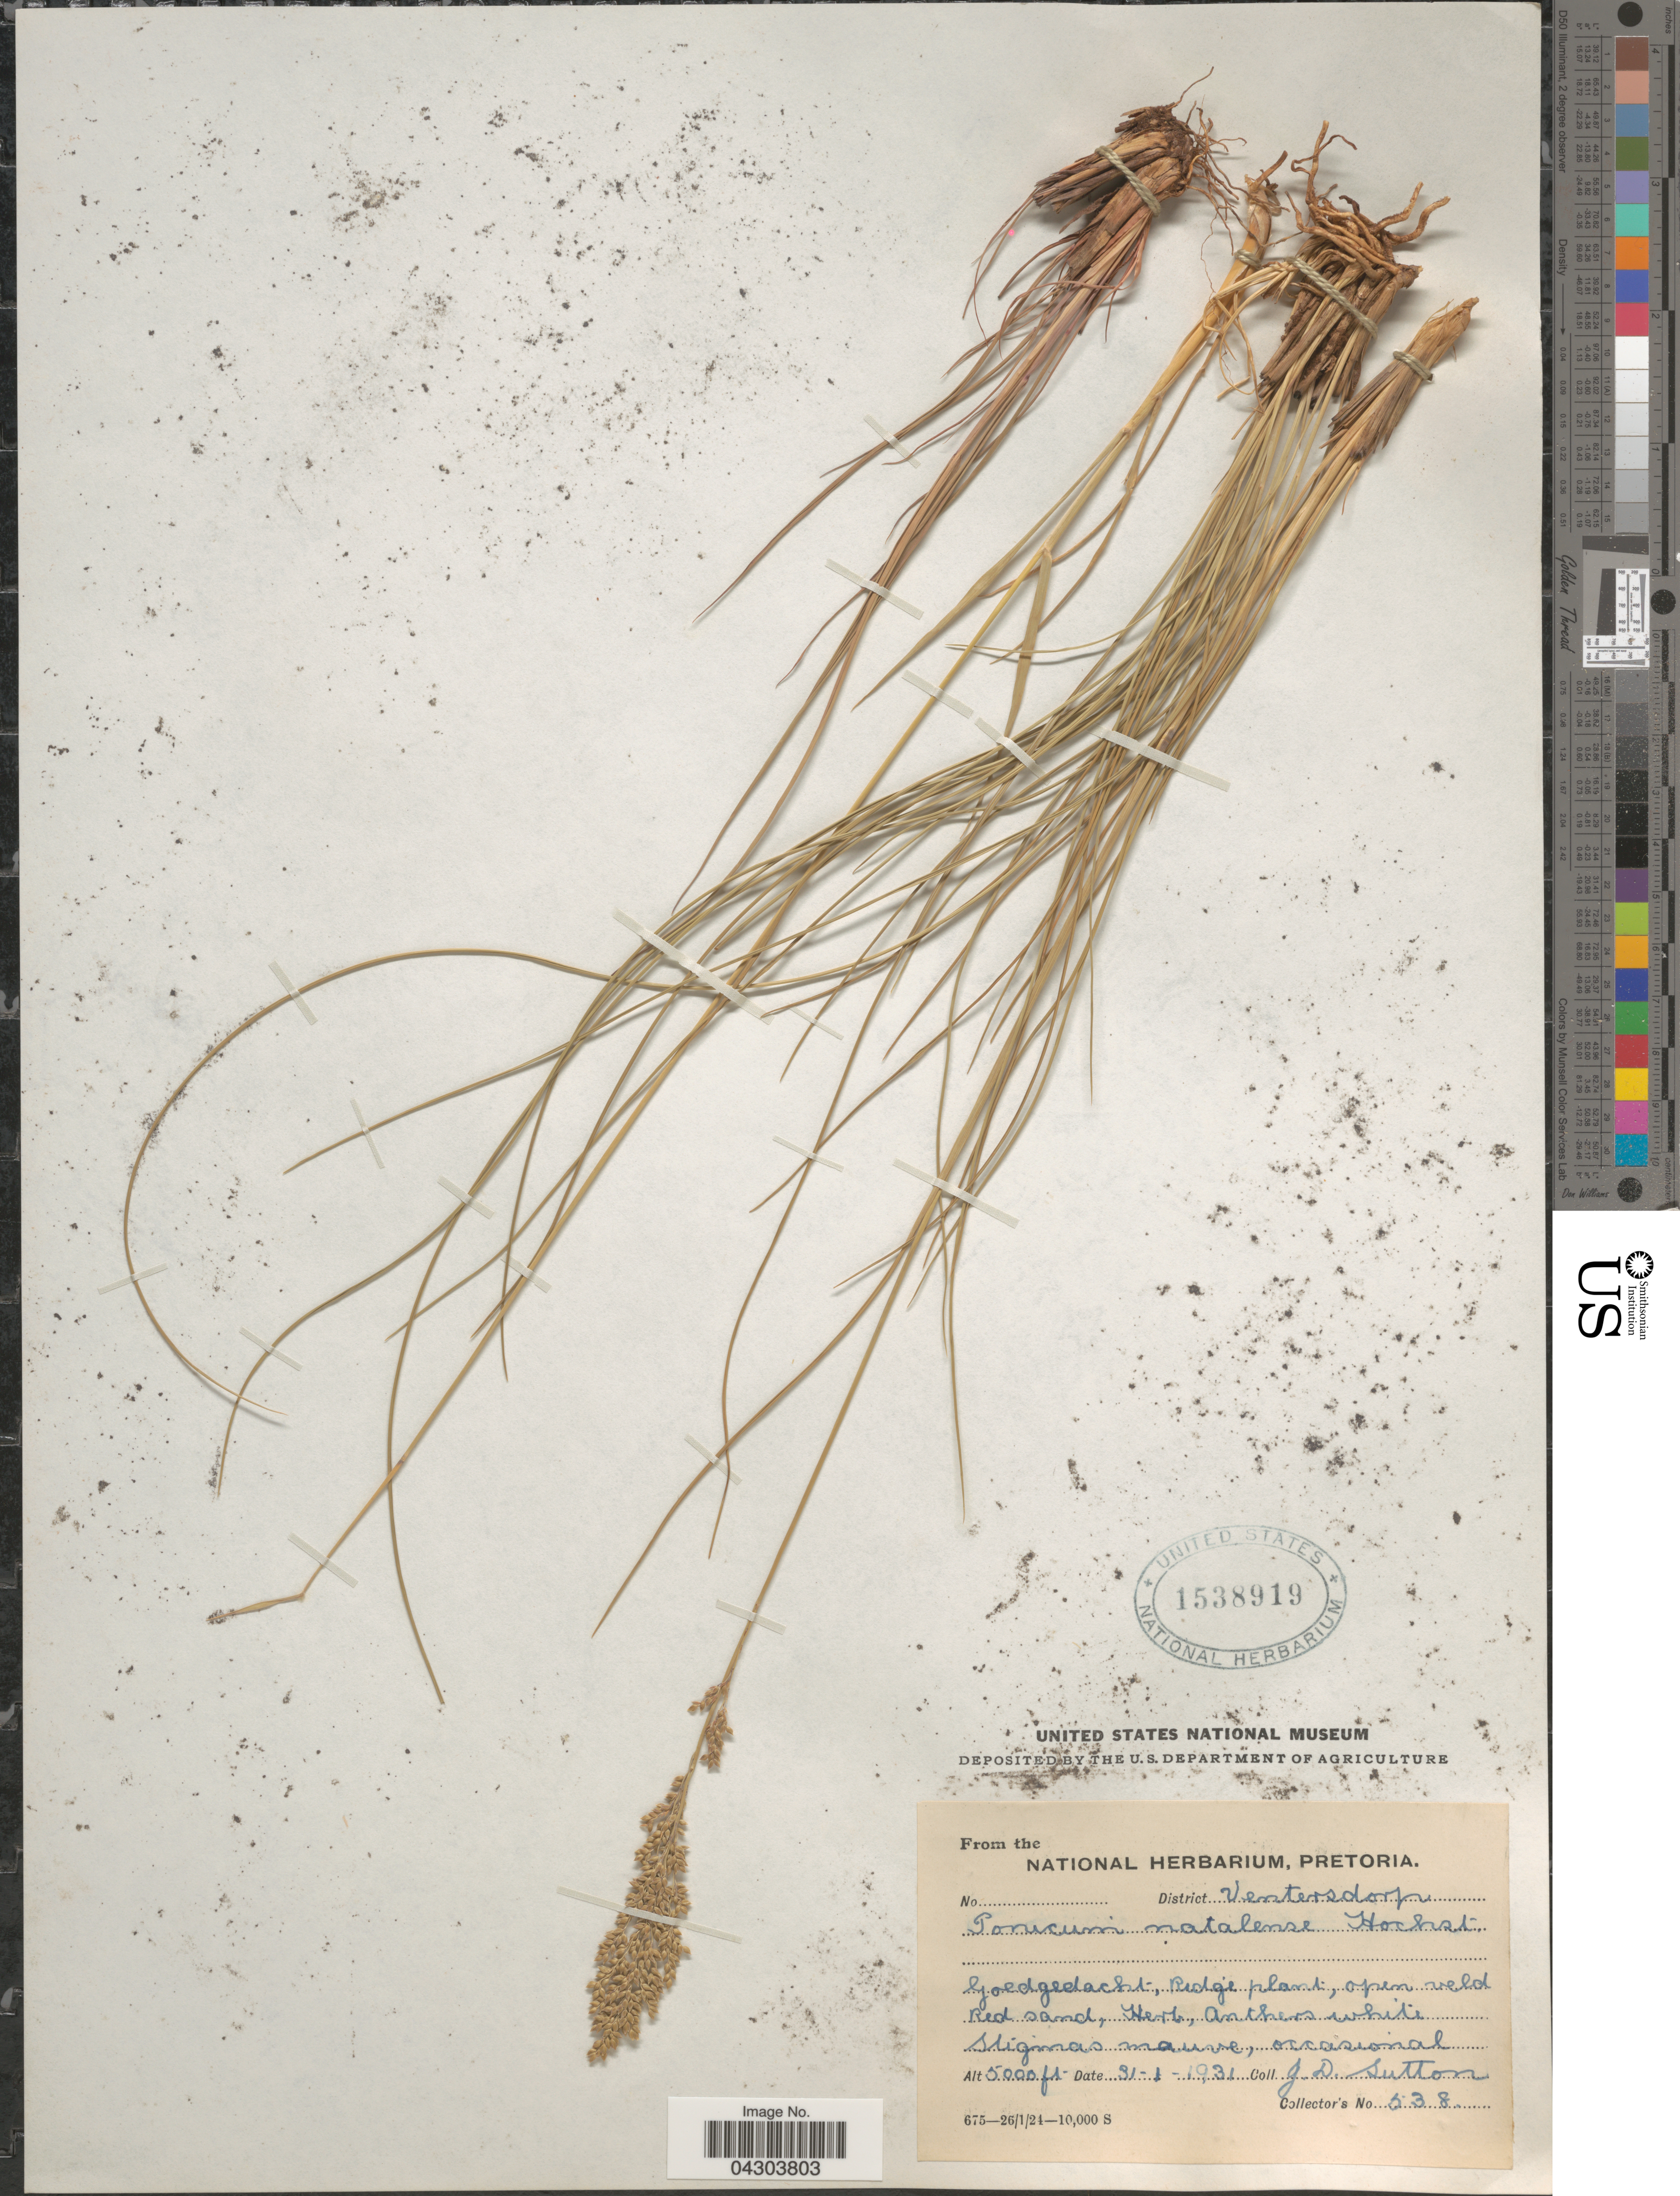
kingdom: Plantae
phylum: Tracheophyta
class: Liliopsida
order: Poales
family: Poaceae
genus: Panicum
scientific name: Panicum natalense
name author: Hochst.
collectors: J. Sutton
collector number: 538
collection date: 1931-01-31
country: South Africa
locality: District Ventersdorp. Goedgedacht.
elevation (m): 1524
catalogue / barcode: US 1538919